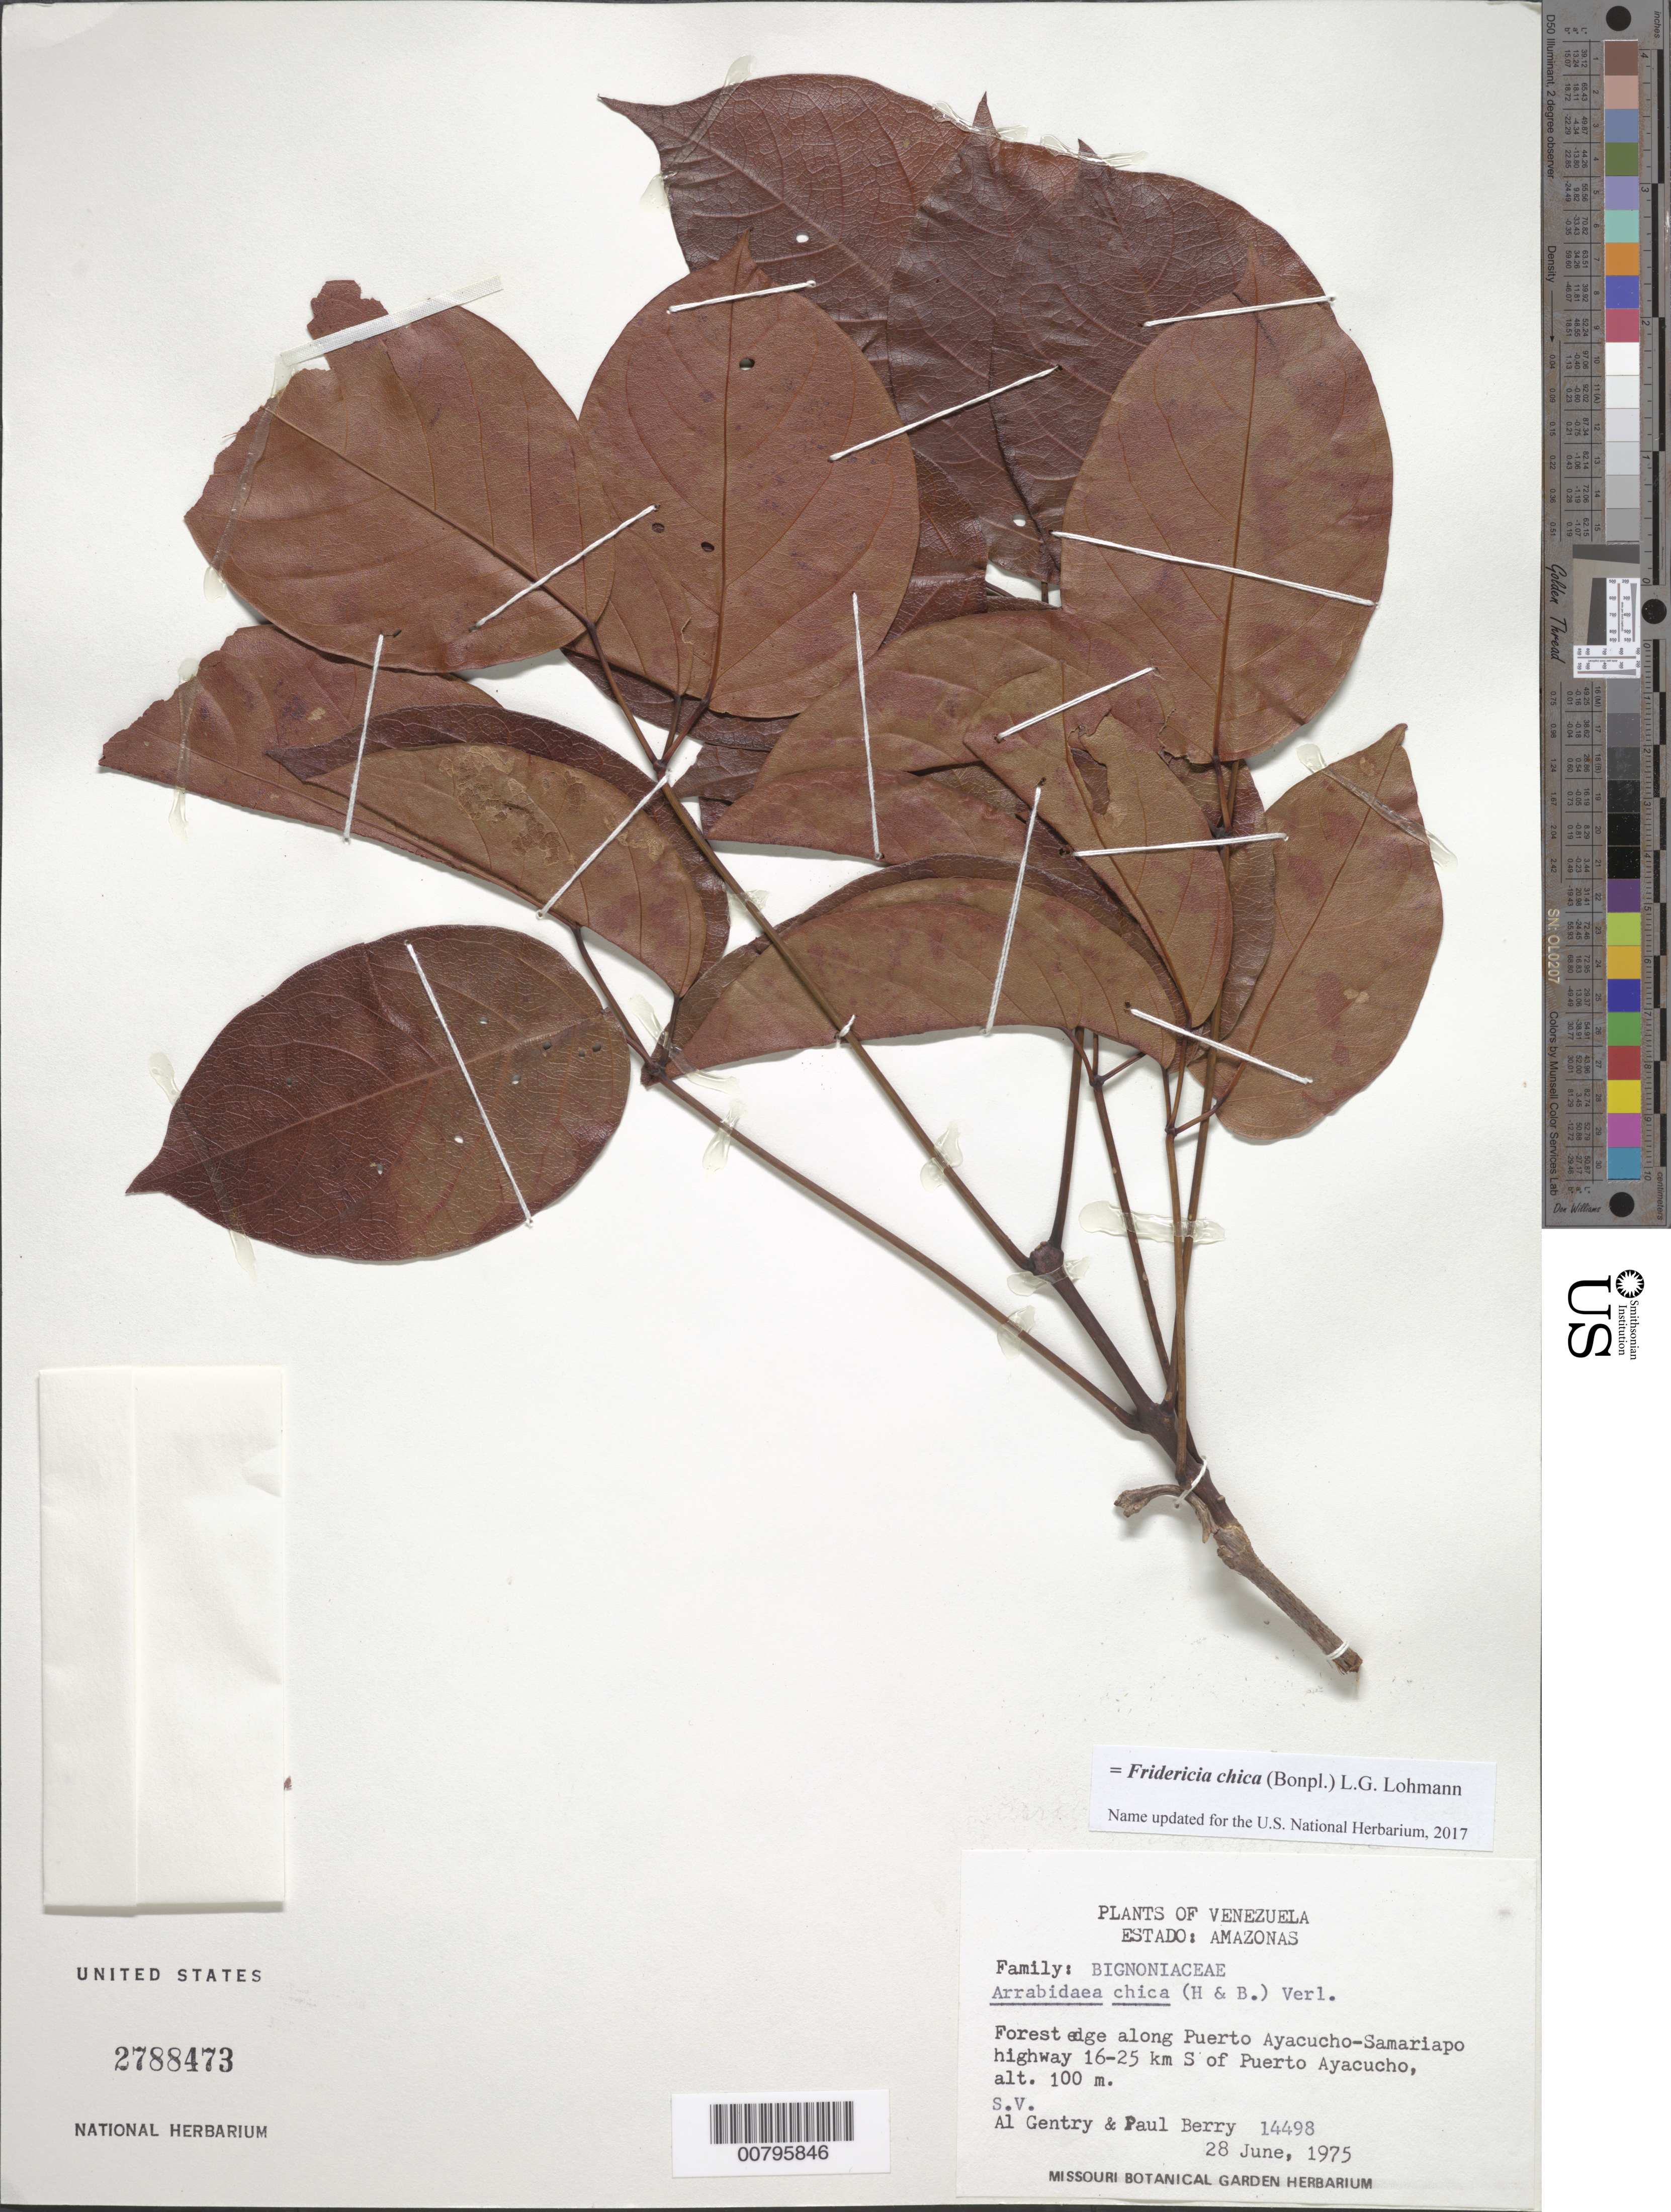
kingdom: Plantae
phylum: Tracheophyta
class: Magnoliopsida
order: Lamiales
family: Bignoniaceae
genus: Arrabidaea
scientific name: Arrabidaea chica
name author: (Humb. & Bonpl.) Verl.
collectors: A. H. Gentry & P. Berry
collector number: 14498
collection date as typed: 28-Jun-75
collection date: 1975-06-28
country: Venezuela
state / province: Amazonas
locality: Puerto Ayacucho-Samariapo highway, 16-25 km S of Puerto Ayacucho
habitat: Forest edge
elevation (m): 100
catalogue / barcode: US 2788473